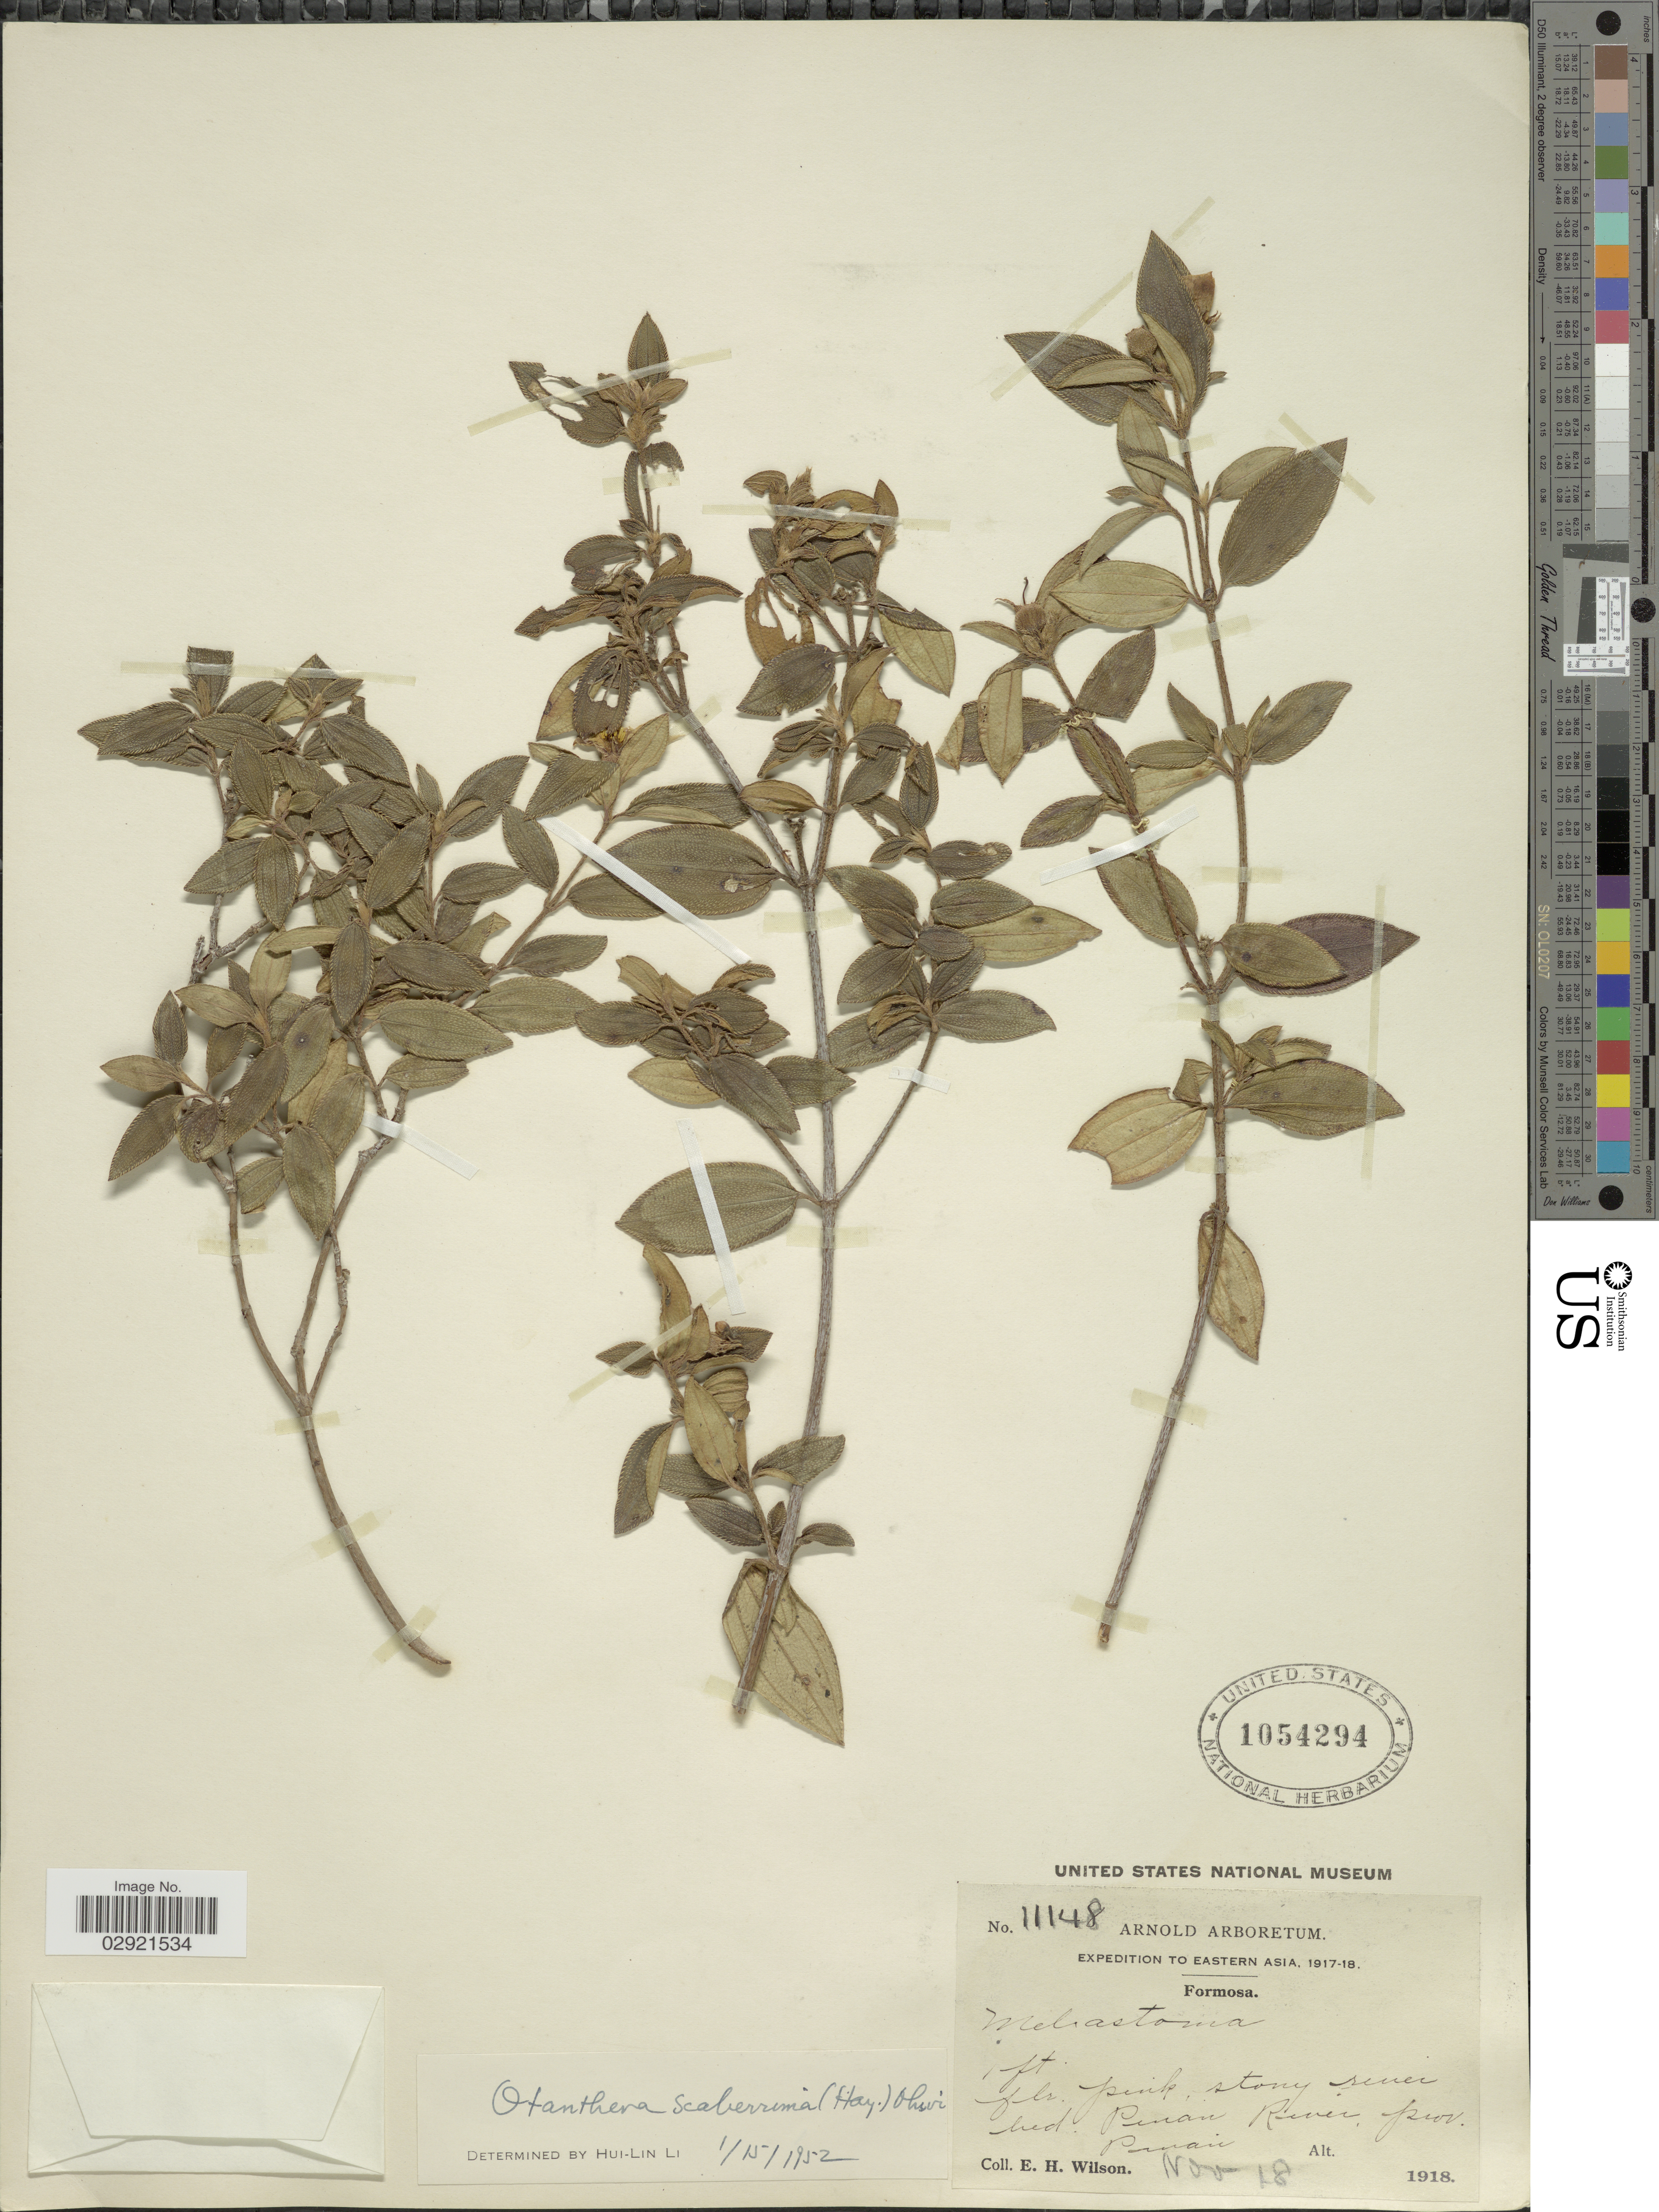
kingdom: Plantae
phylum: Tracheophyta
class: Magnoliopsida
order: Myrtales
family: Melastomataceae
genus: Melastoma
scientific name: Melastoma scaberrimum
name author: (Hayata) Y.P. Yang & H.Y. Liu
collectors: E. Wilson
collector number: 11148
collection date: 1918-11-18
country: Taiwan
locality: Pinan River, prov. Pinan.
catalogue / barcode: US 1054294